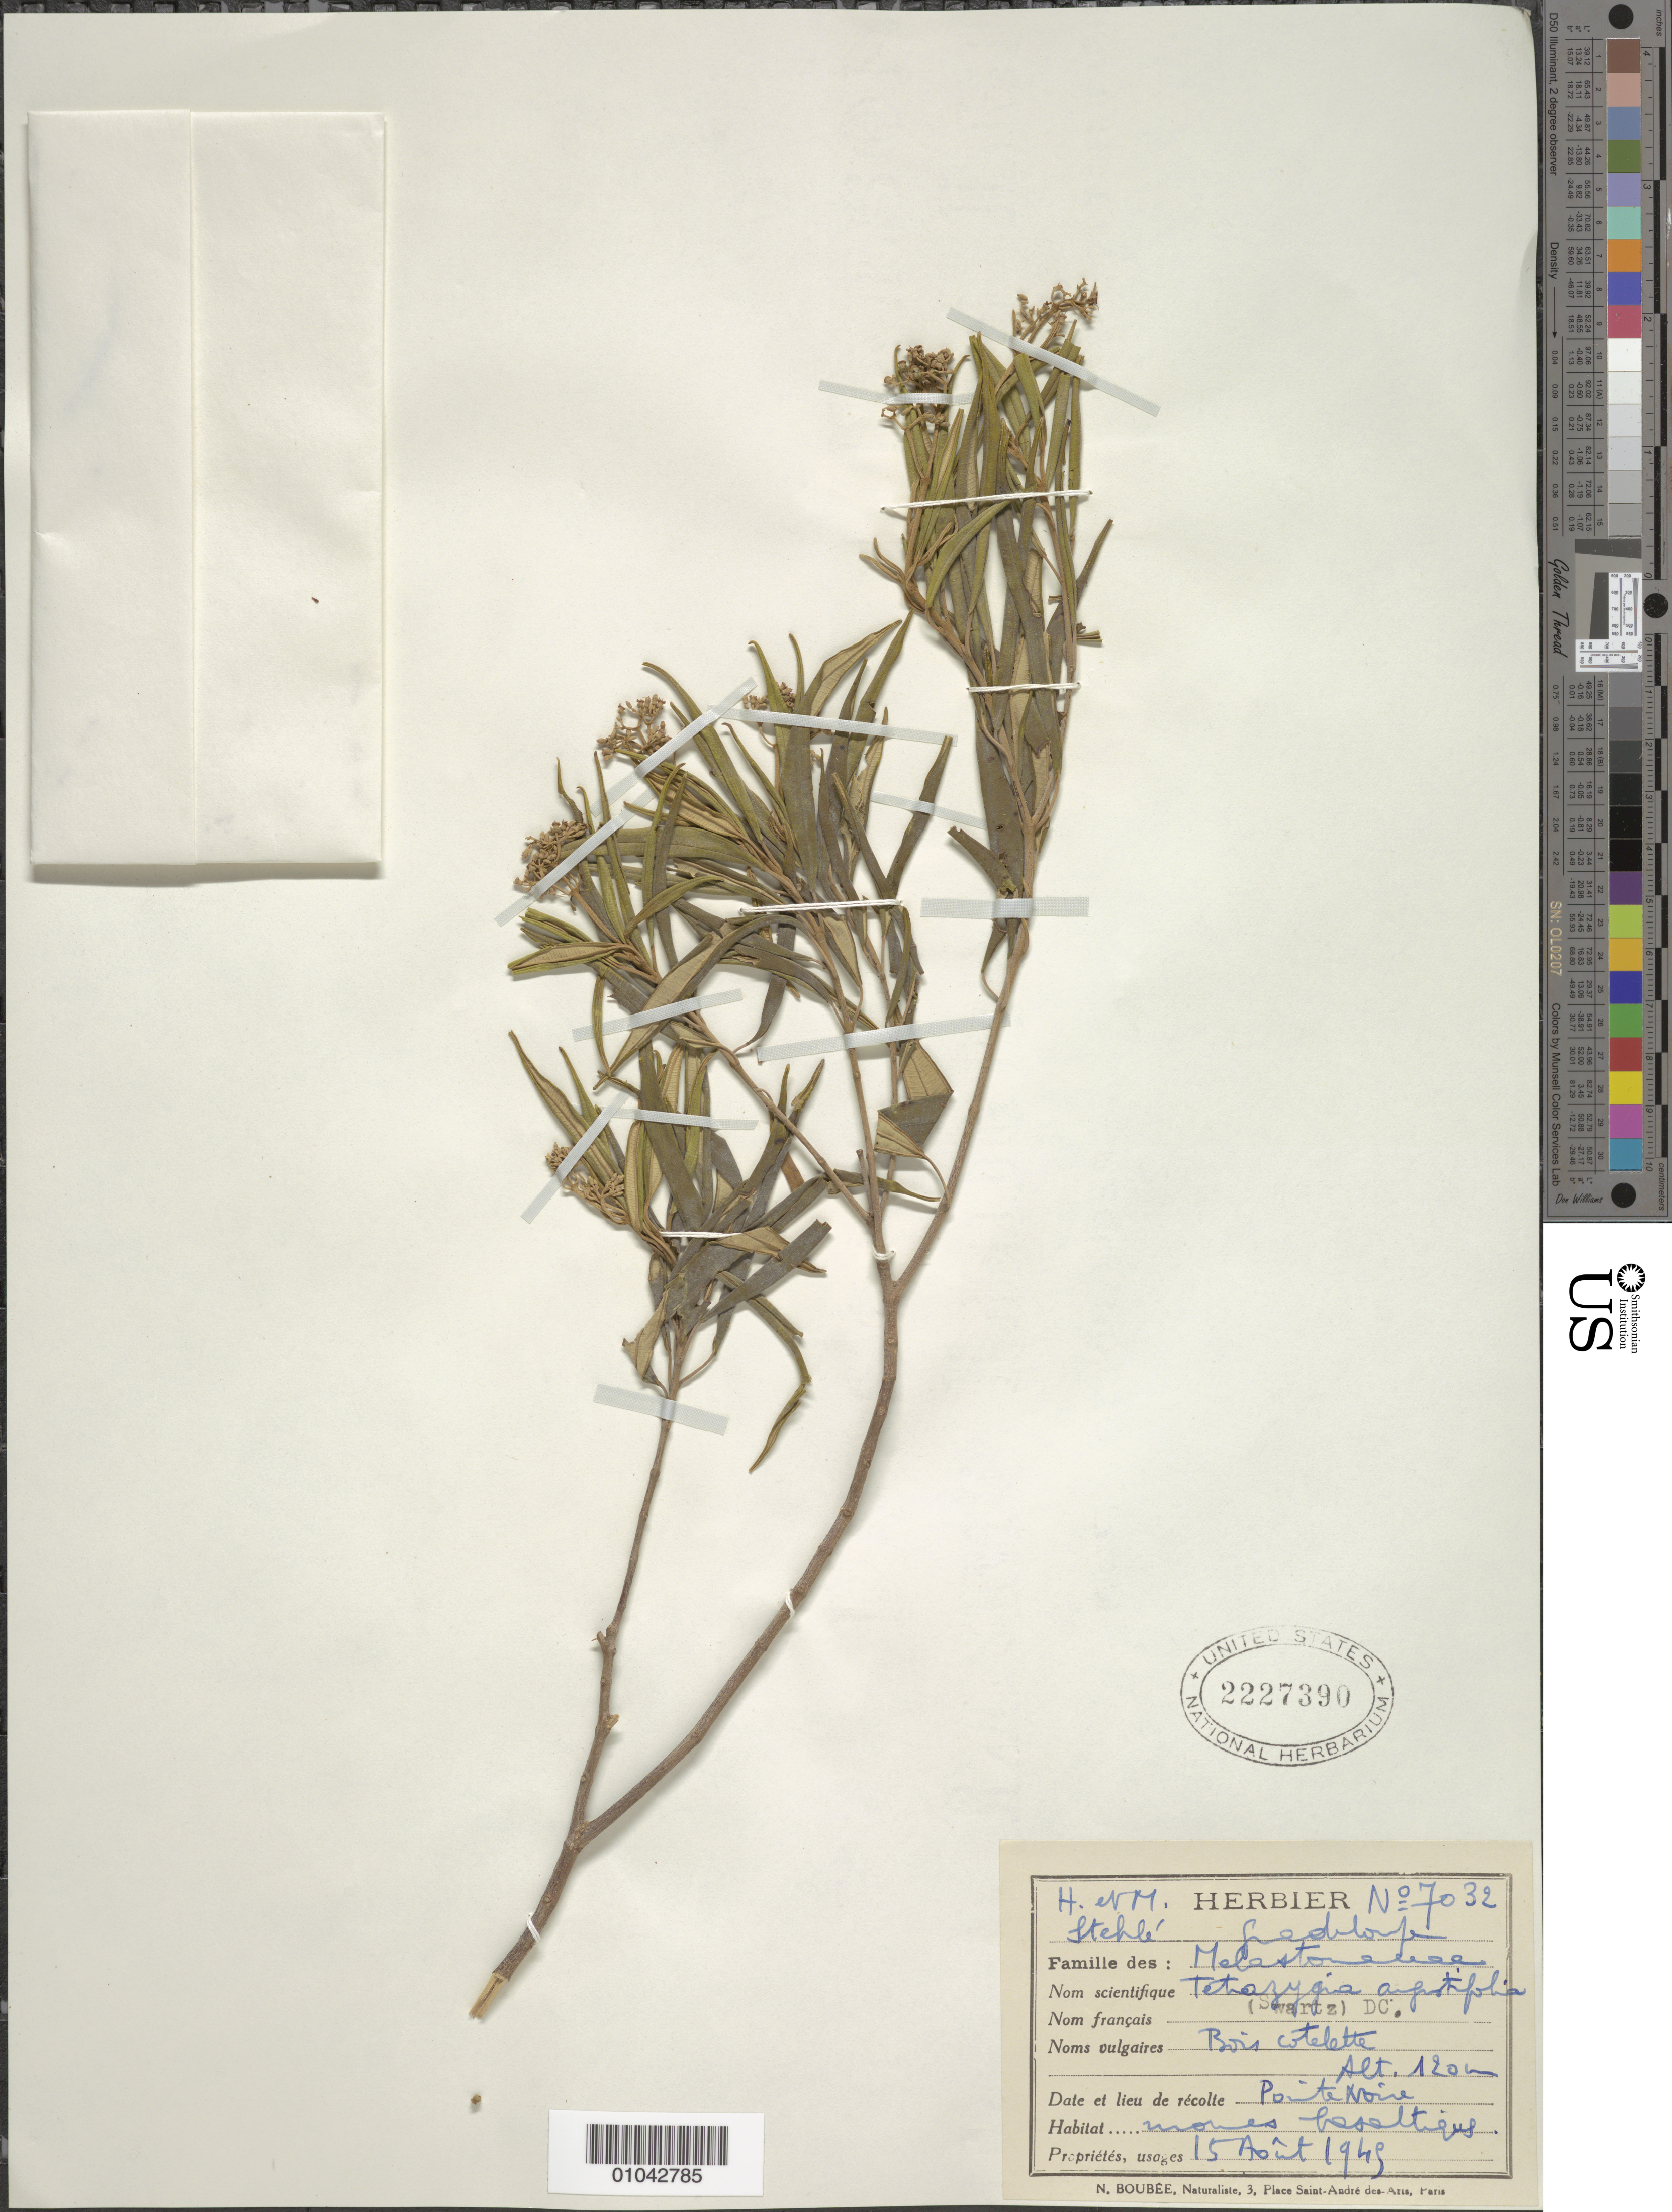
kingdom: Plantae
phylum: Tracheophyta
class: Magnoliopsida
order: Myrtales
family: Melastomataceae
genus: Tetrazygia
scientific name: Tetrazygia angustifolia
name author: (Sw.) DC.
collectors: H. Stehlé & M. Stehlé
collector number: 7032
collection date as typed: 15 Aug 1949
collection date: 1949-08-15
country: Guadeloupe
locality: Pointe Noire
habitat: Mornes haseltiques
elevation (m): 120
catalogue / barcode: US 2227390